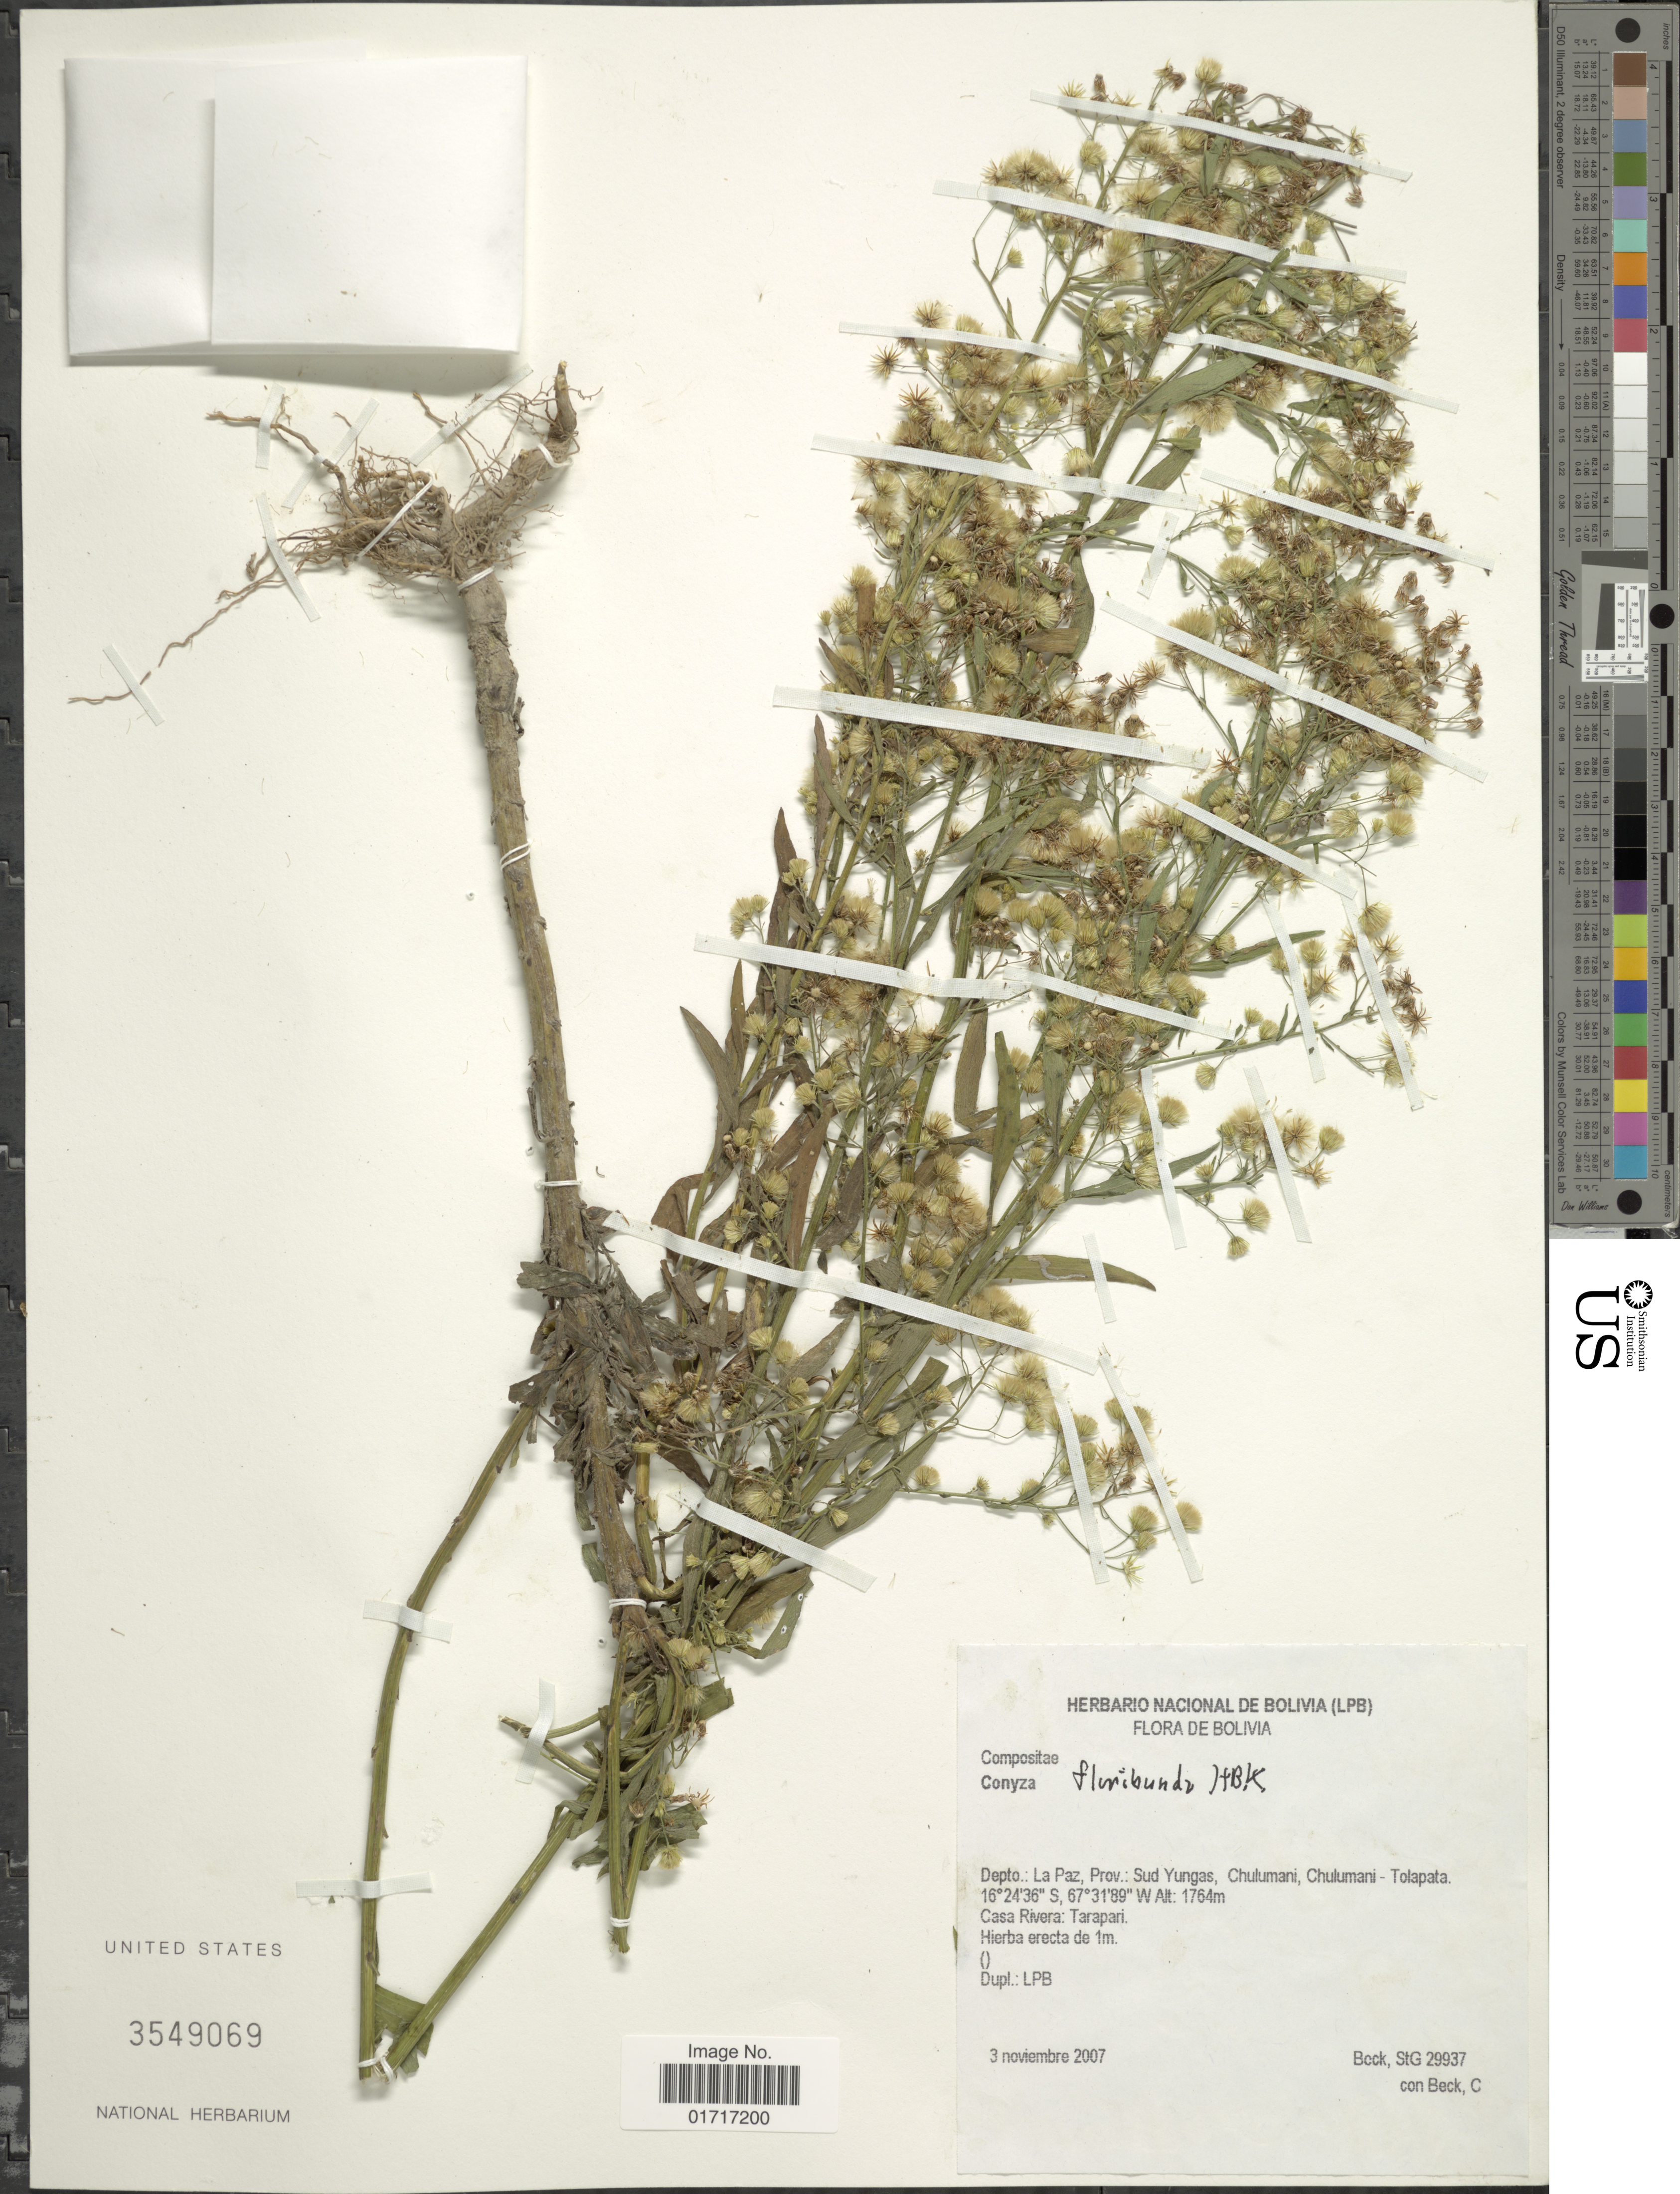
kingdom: Plantae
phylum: Tracheophyta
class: Magnoliopsida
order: Asterales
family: Asteraceae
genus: Conyza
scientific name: Conyza floribunda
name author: Kunth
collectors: S. G. Beck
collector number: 29937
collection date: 2007-11-03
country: Bolivia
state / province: La Paz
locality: Blivia, Depto: La Paz, Prov.: Sud Yungas, Chulumani, Chulumani - Tolapata.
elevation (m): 1764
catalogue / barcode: US 3549069